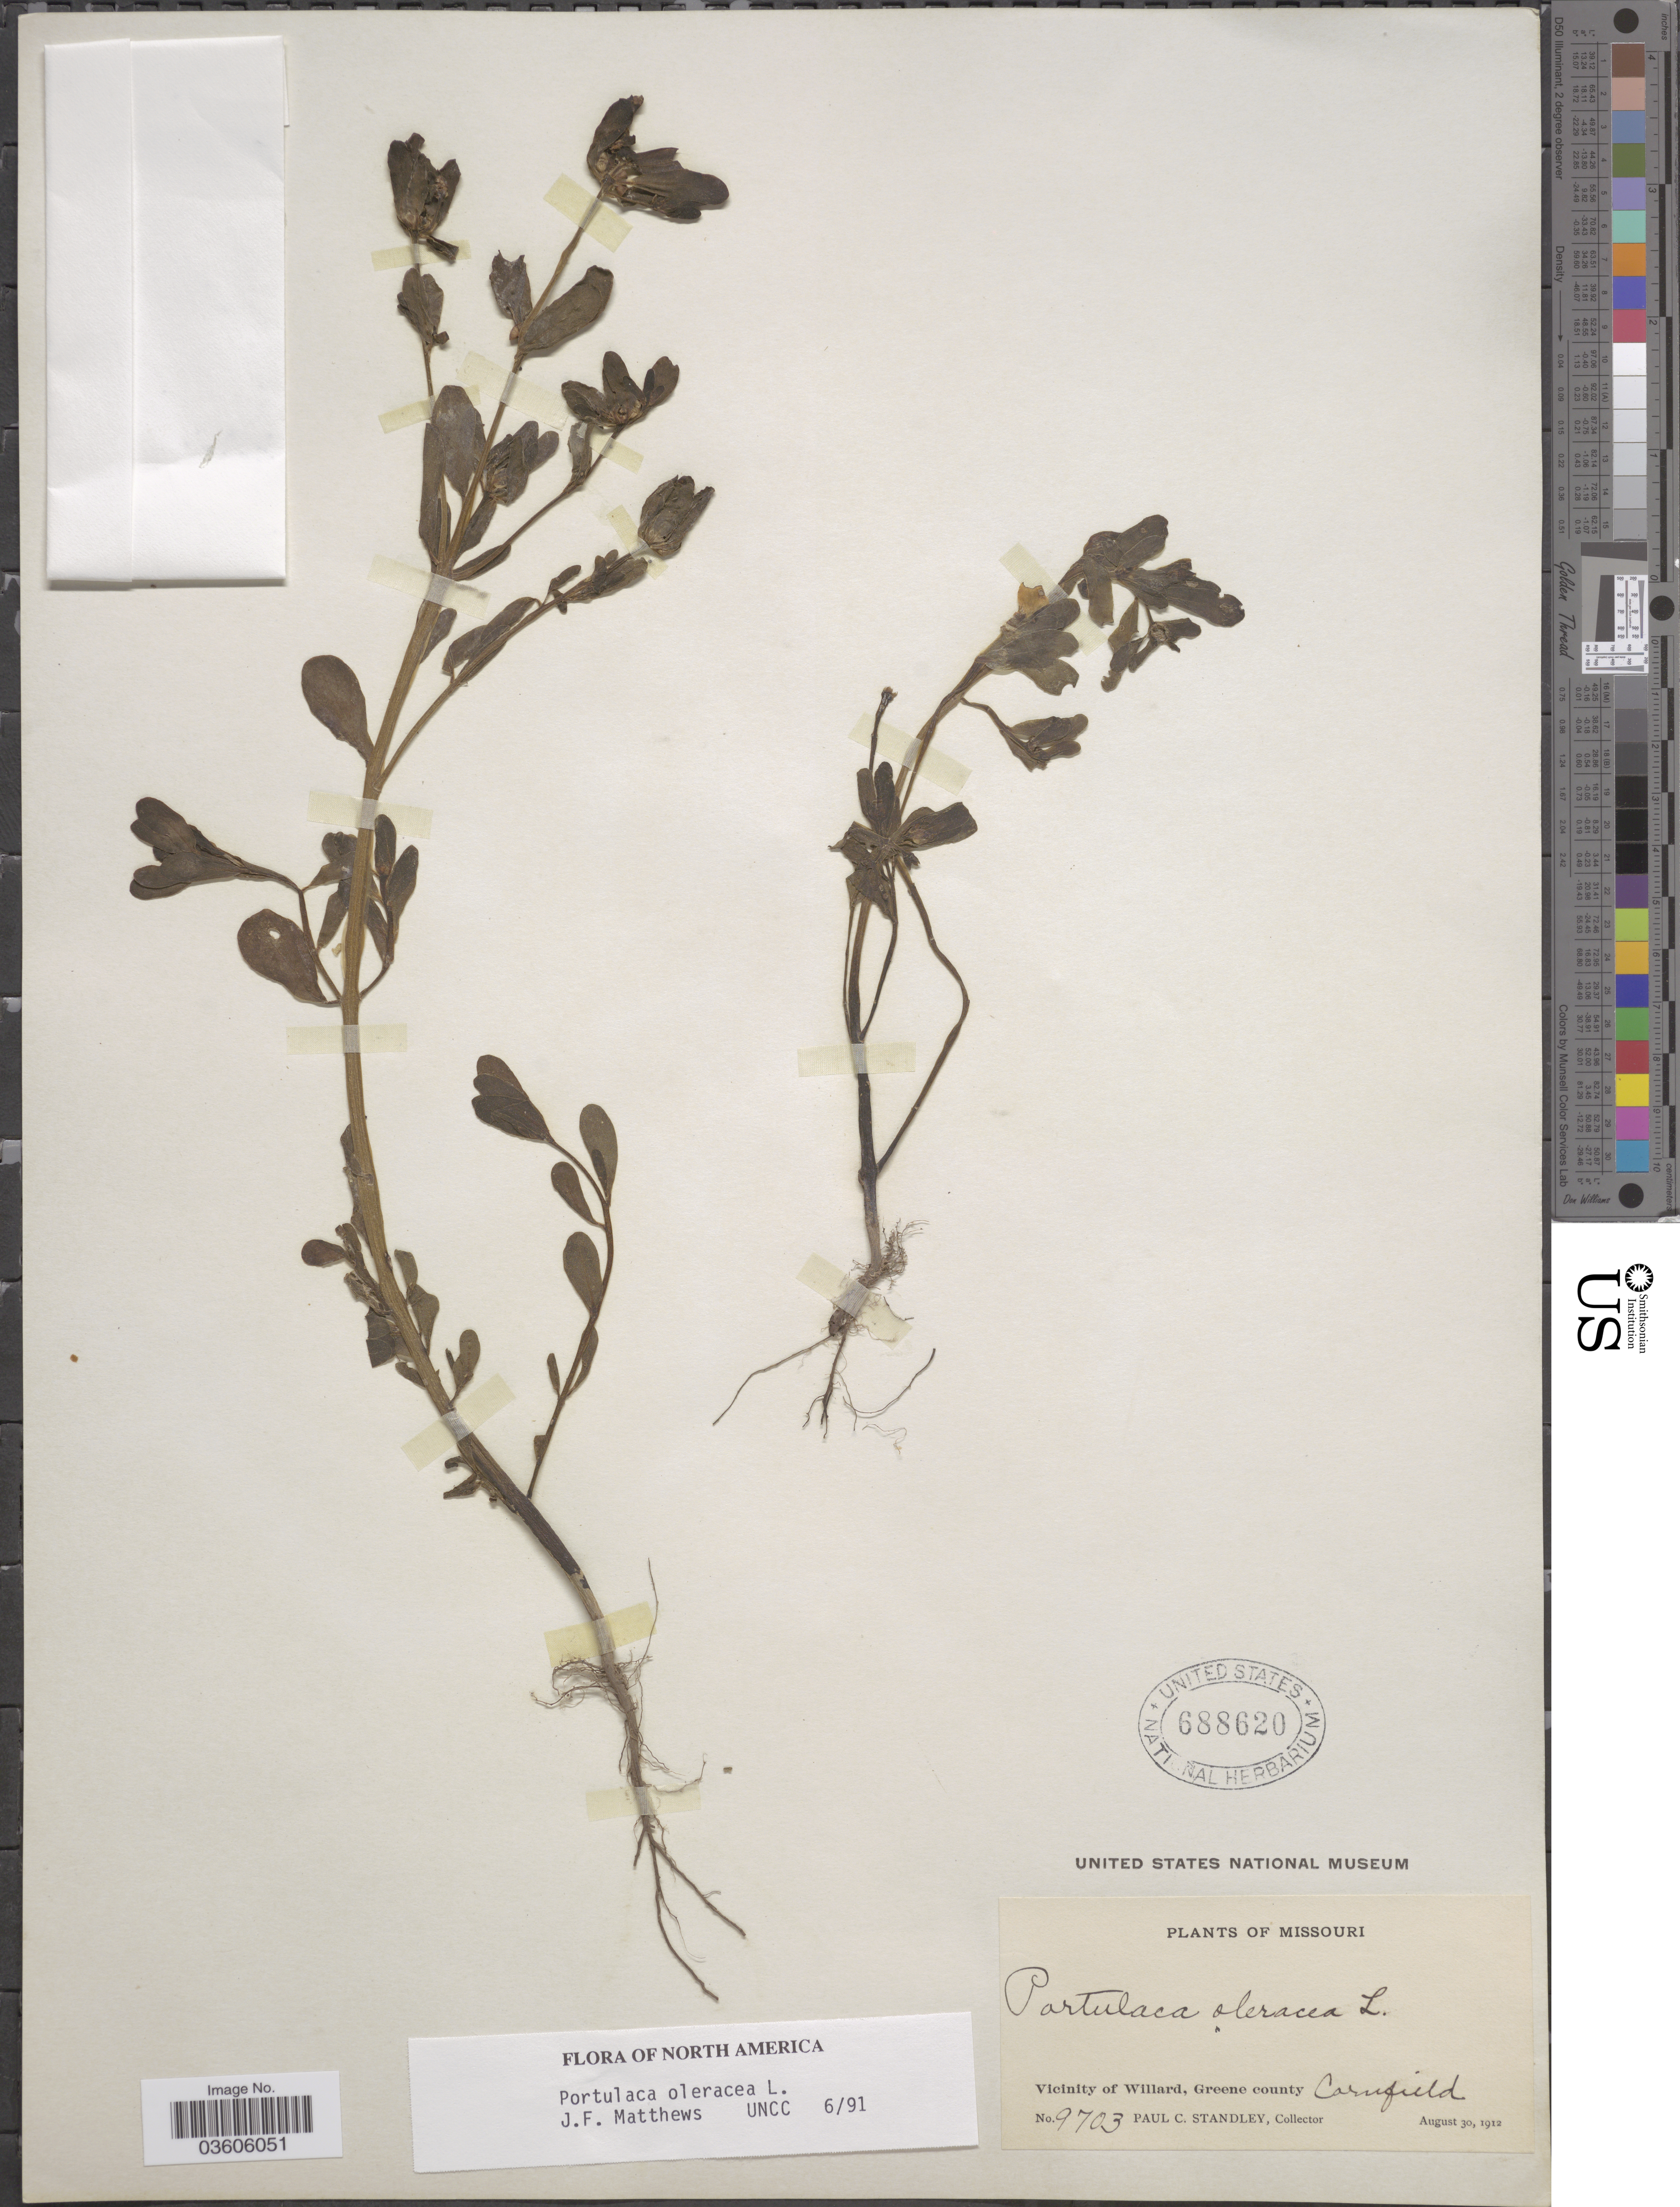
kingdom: Plantae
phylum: Tracheophyta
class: Magnoliopsida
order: Caryophyllales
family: Portulacaceae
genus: Portulaca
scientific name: Portulaca oleracea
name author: L.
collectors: P. C. Standley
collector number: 9703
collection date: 1912-08-30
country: United States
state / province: Missouri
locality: Vicinity of Willard, Greene County. Cornfield.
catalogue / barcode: US 688620